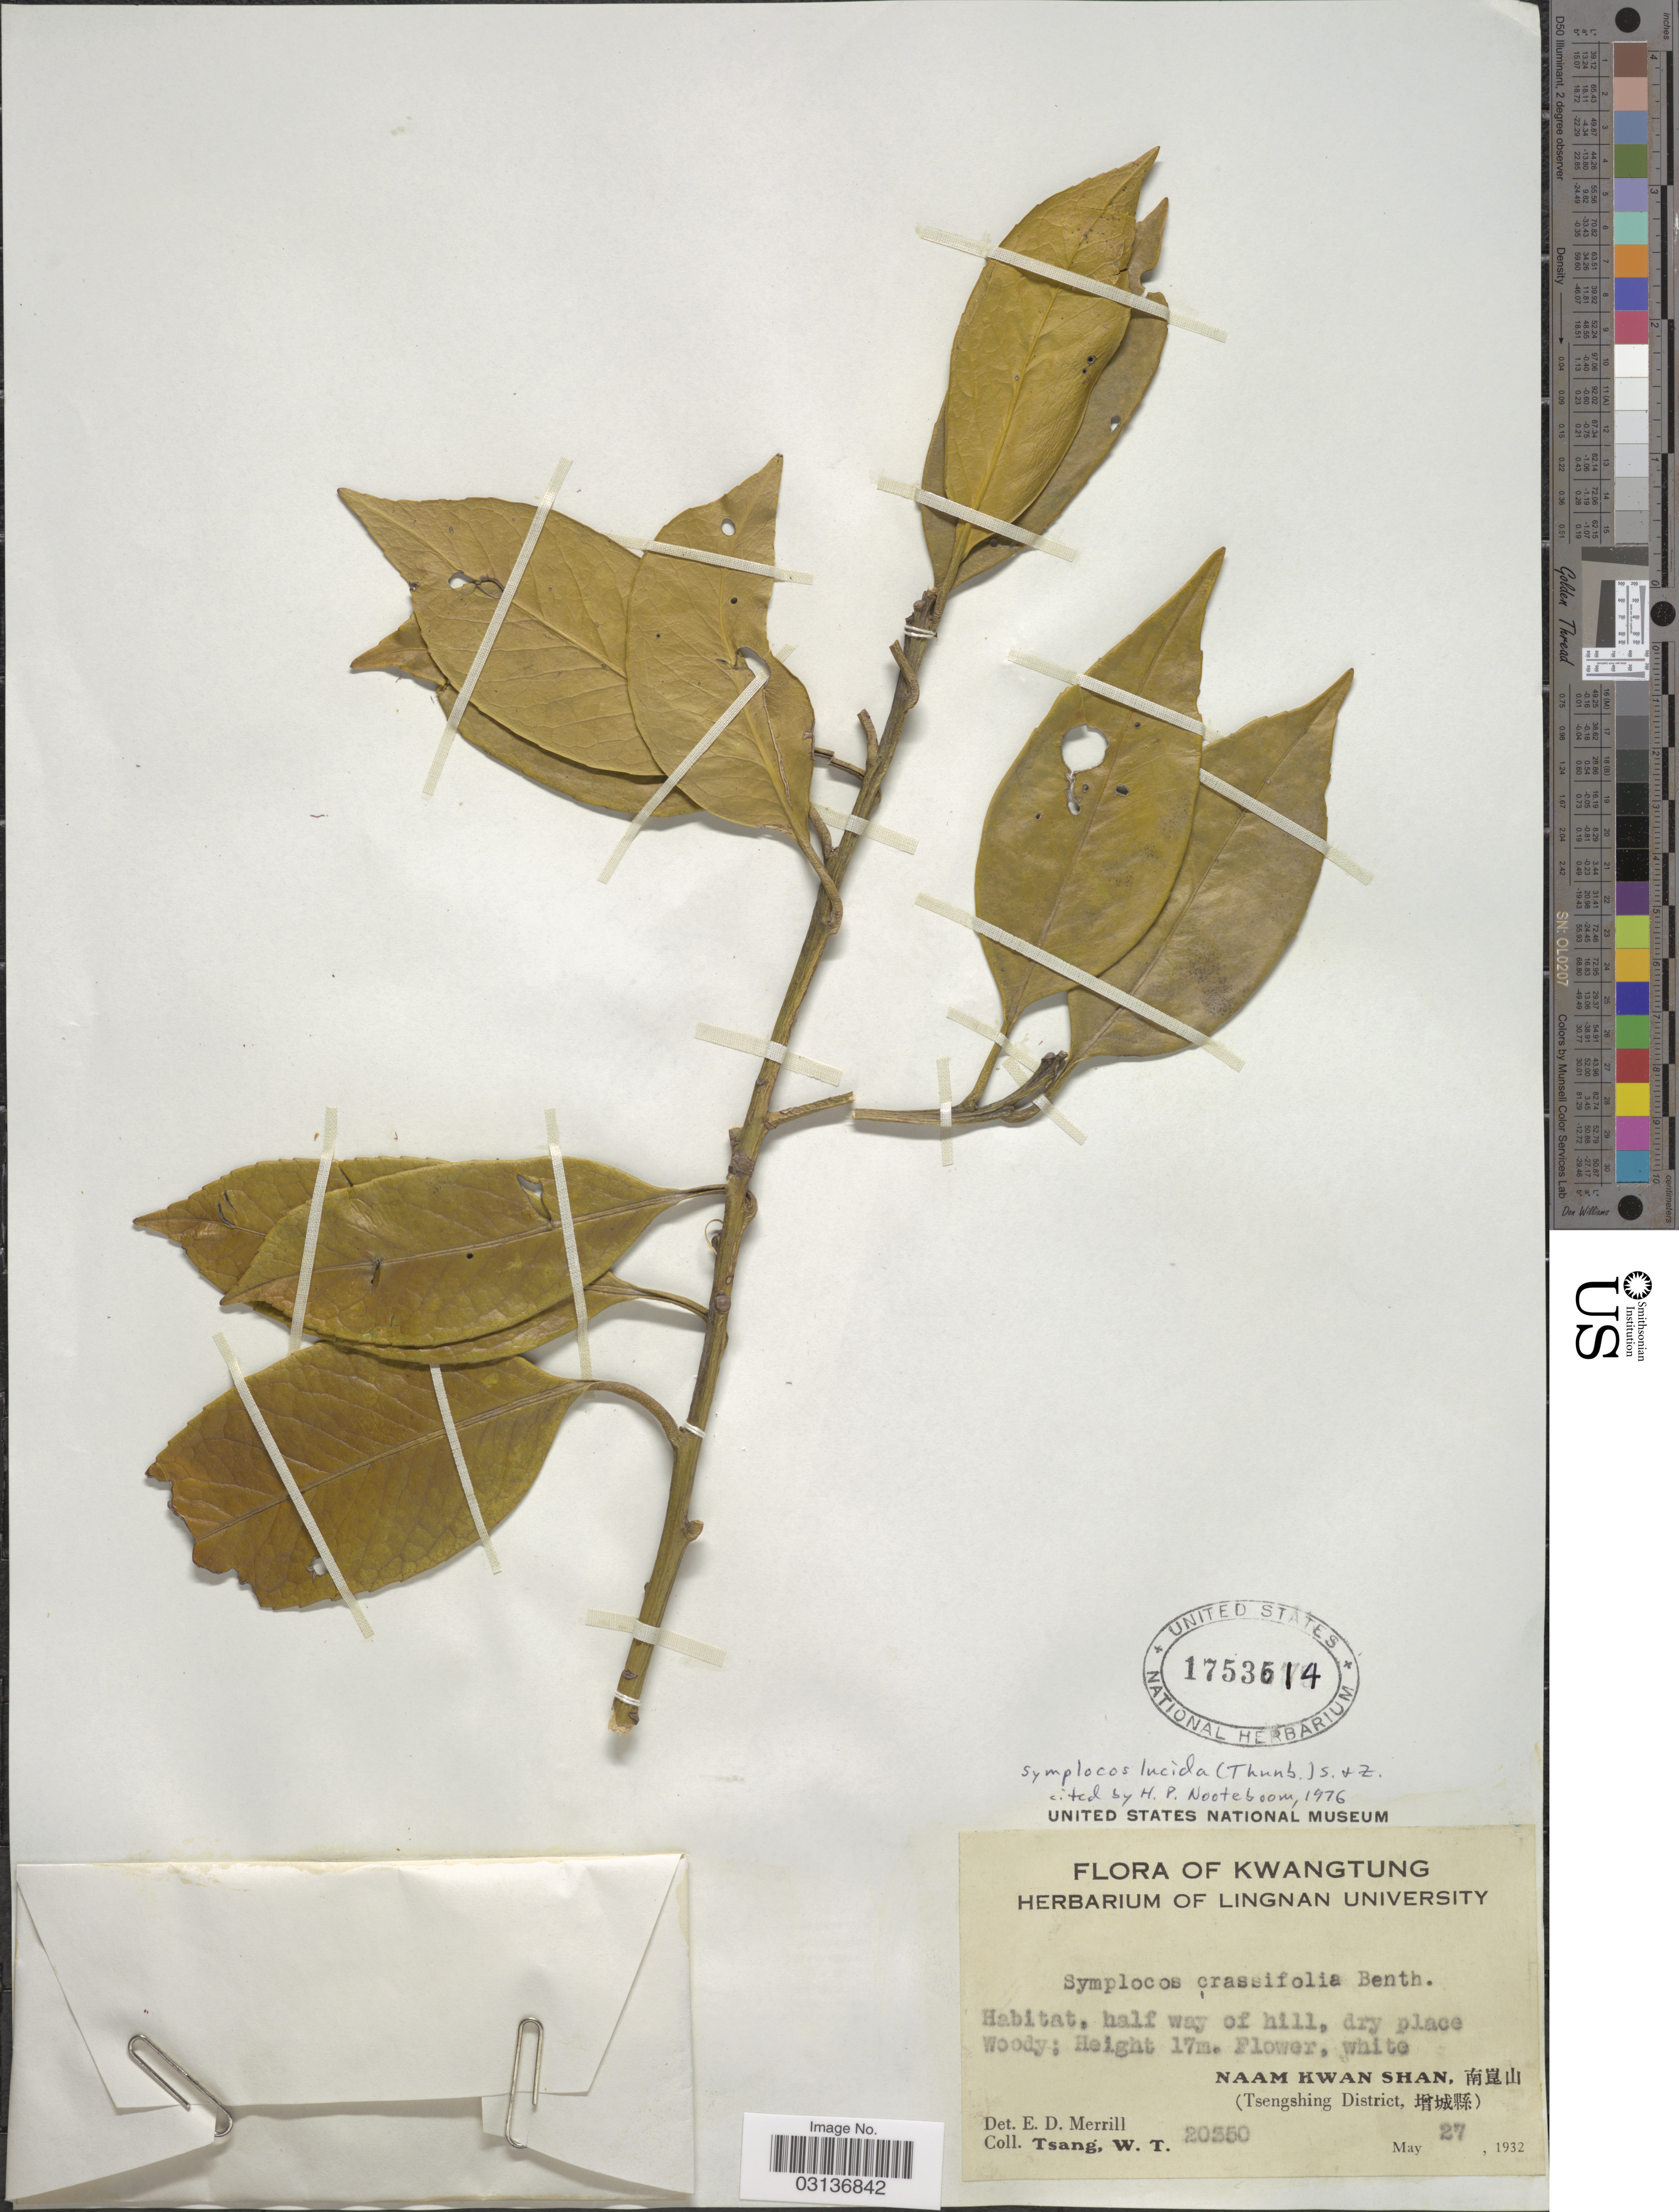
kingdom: Plantae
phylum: Tracheophyta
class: Magnoliopsida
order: Ericales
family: Symplocaceae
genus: Symplocos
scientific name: Symplocos lucida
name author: (Thurb.) Siebold & Zucc.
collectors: W. T. Tsang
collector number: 20350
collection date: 1932-05-27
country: China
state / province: Guangdong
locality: Kwangtung. Naam Kwan Shan. (Tsengshing District).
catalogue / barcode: US 1753614